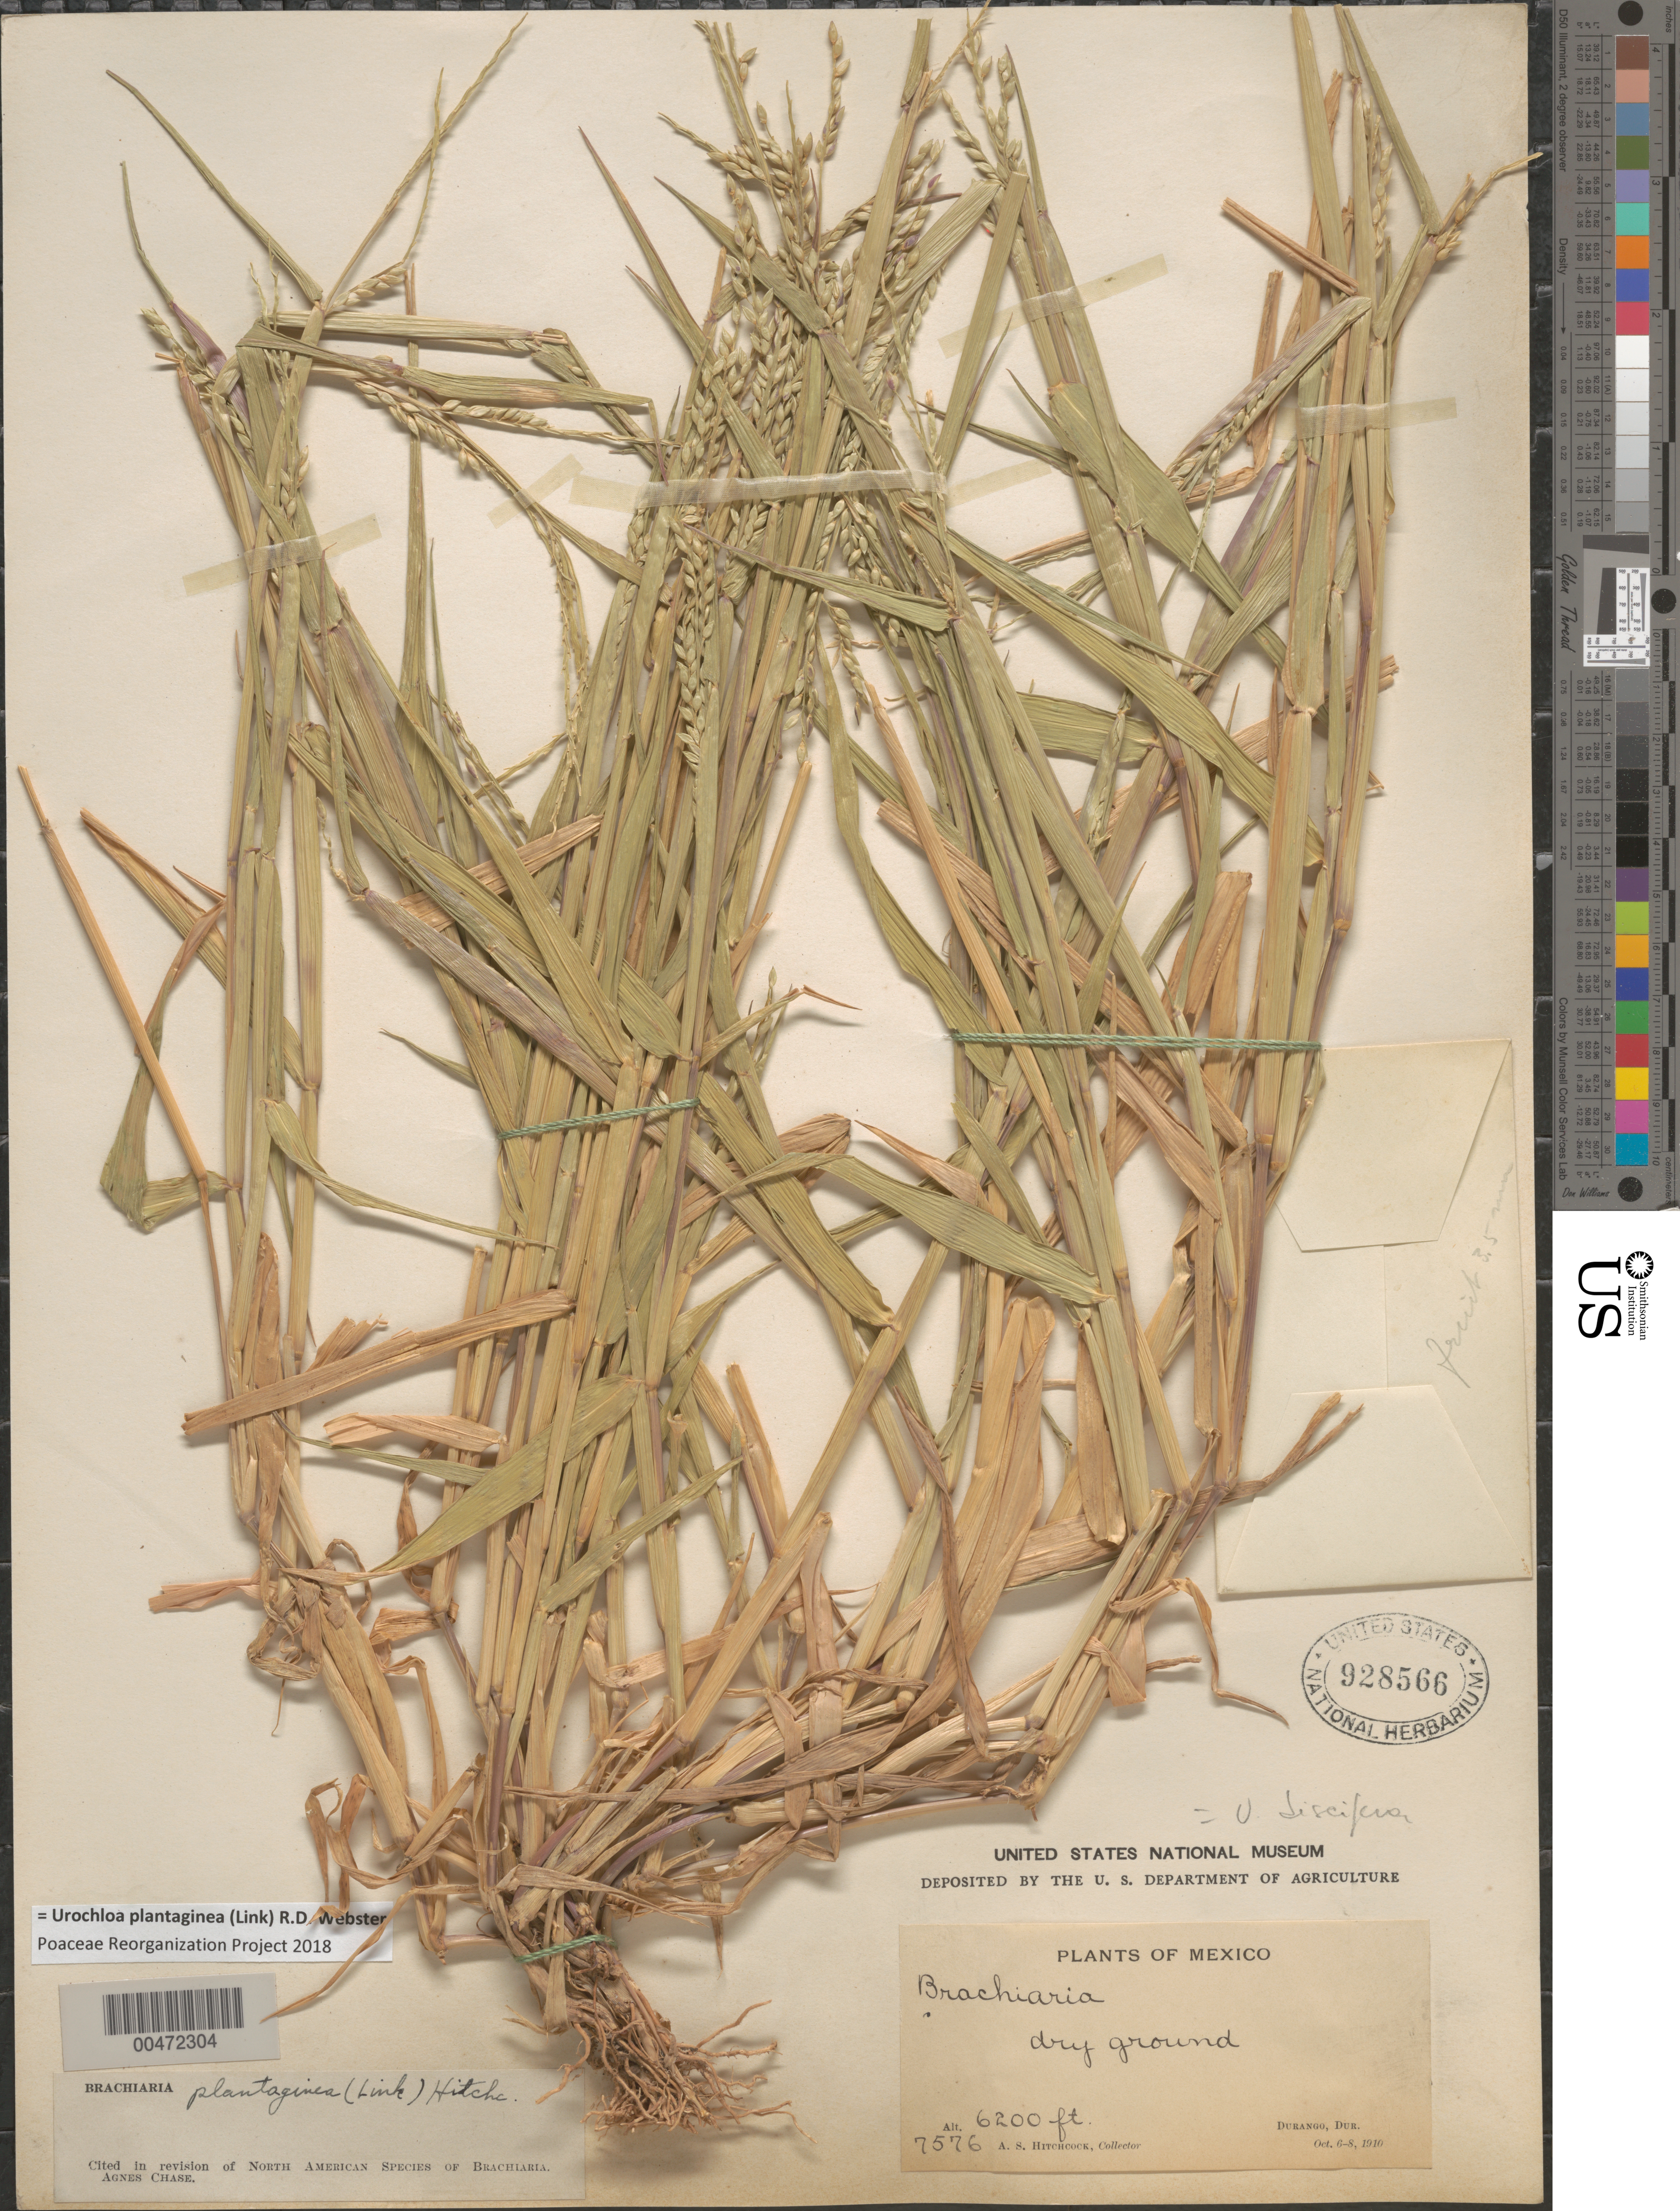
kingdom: Plantae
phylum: Tracheophyta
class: Liliopsida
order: Poales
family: Poaceae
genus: Urochloa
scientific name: Urochloa plantiginea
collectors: A. S. Hitchcock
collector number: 7576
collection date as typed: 6 Oct 1910 to 8 Oct 1910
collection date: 1910-10-06/1910-10-08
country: Mexico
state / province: Durango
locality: Durango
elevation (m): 1890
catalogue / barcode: US 928566